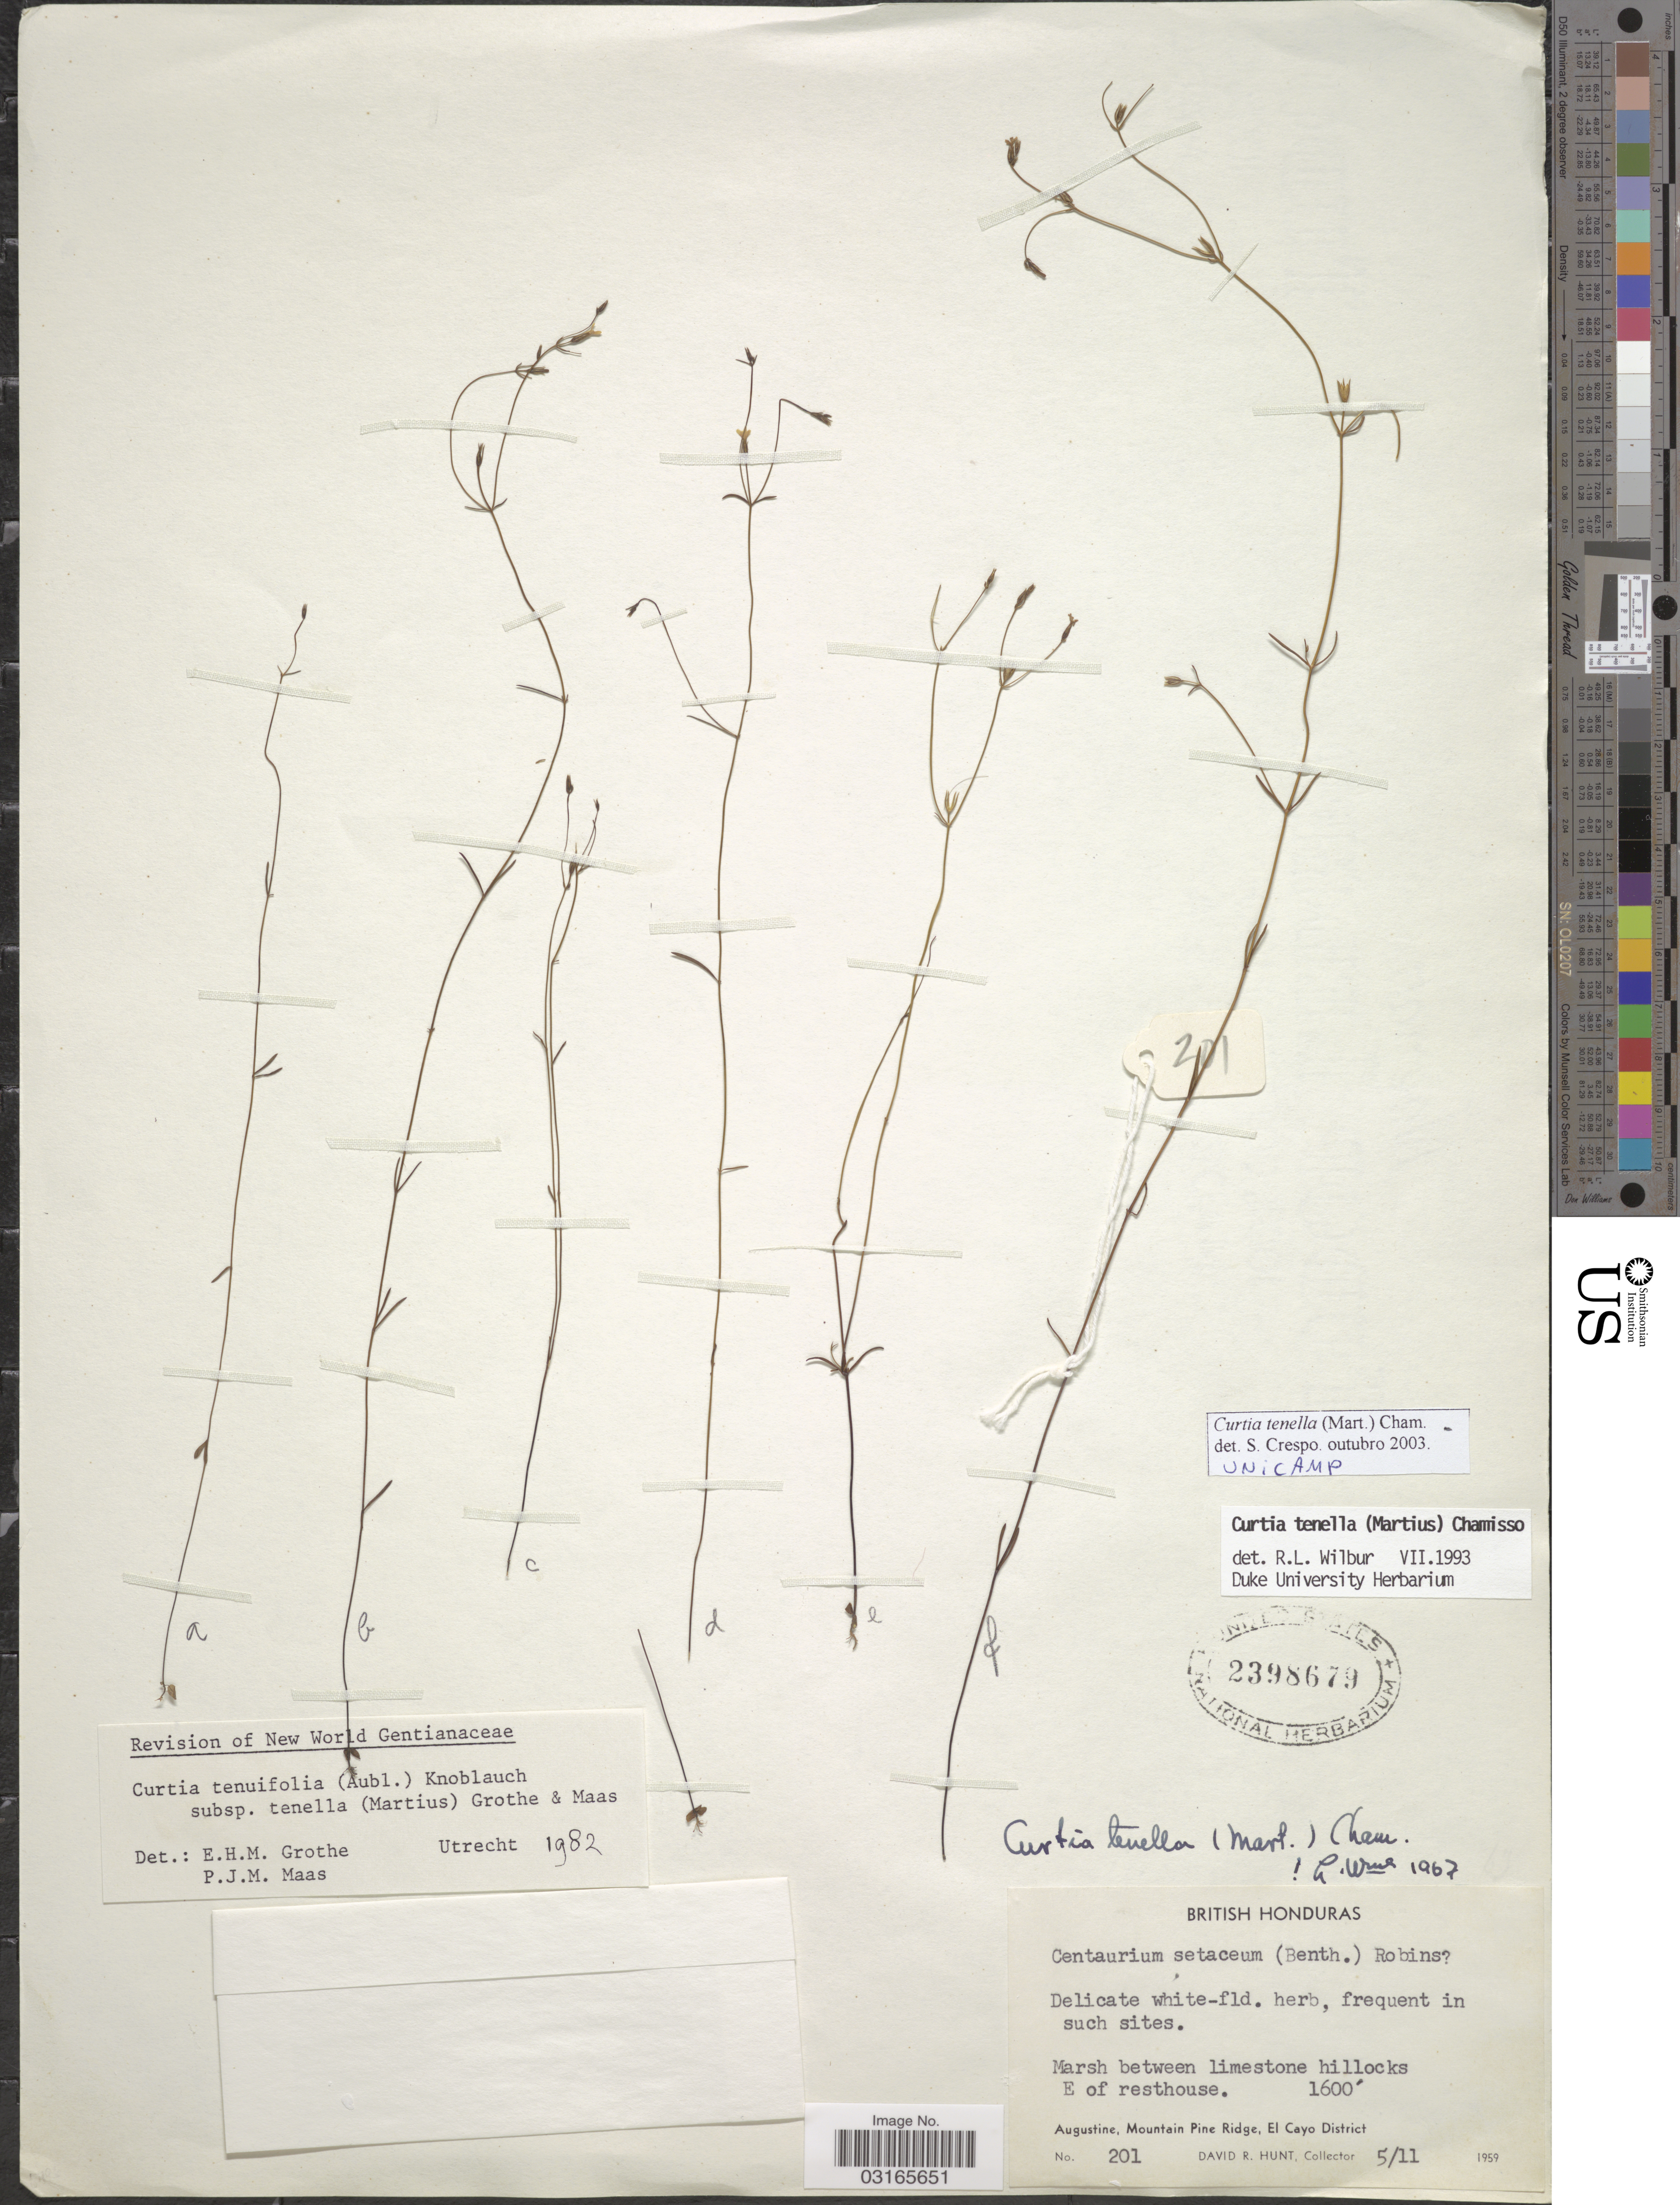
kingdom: Plantae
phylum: Tracheophyta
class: Magnoliopsida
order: Gentianales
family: Gentianaceae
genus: Curtia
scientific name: Curtia tenella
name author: (Mart.) Cham.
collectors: D. R. Hunt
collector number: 201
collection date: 1959-11-05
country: Belize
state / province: Cayo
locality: British Honduras. Marsh between limestone hillocks E of resthouse. Augustine, Mountain Pine Ridge, El Cayo District.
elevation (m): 488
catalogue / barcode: US 2398679